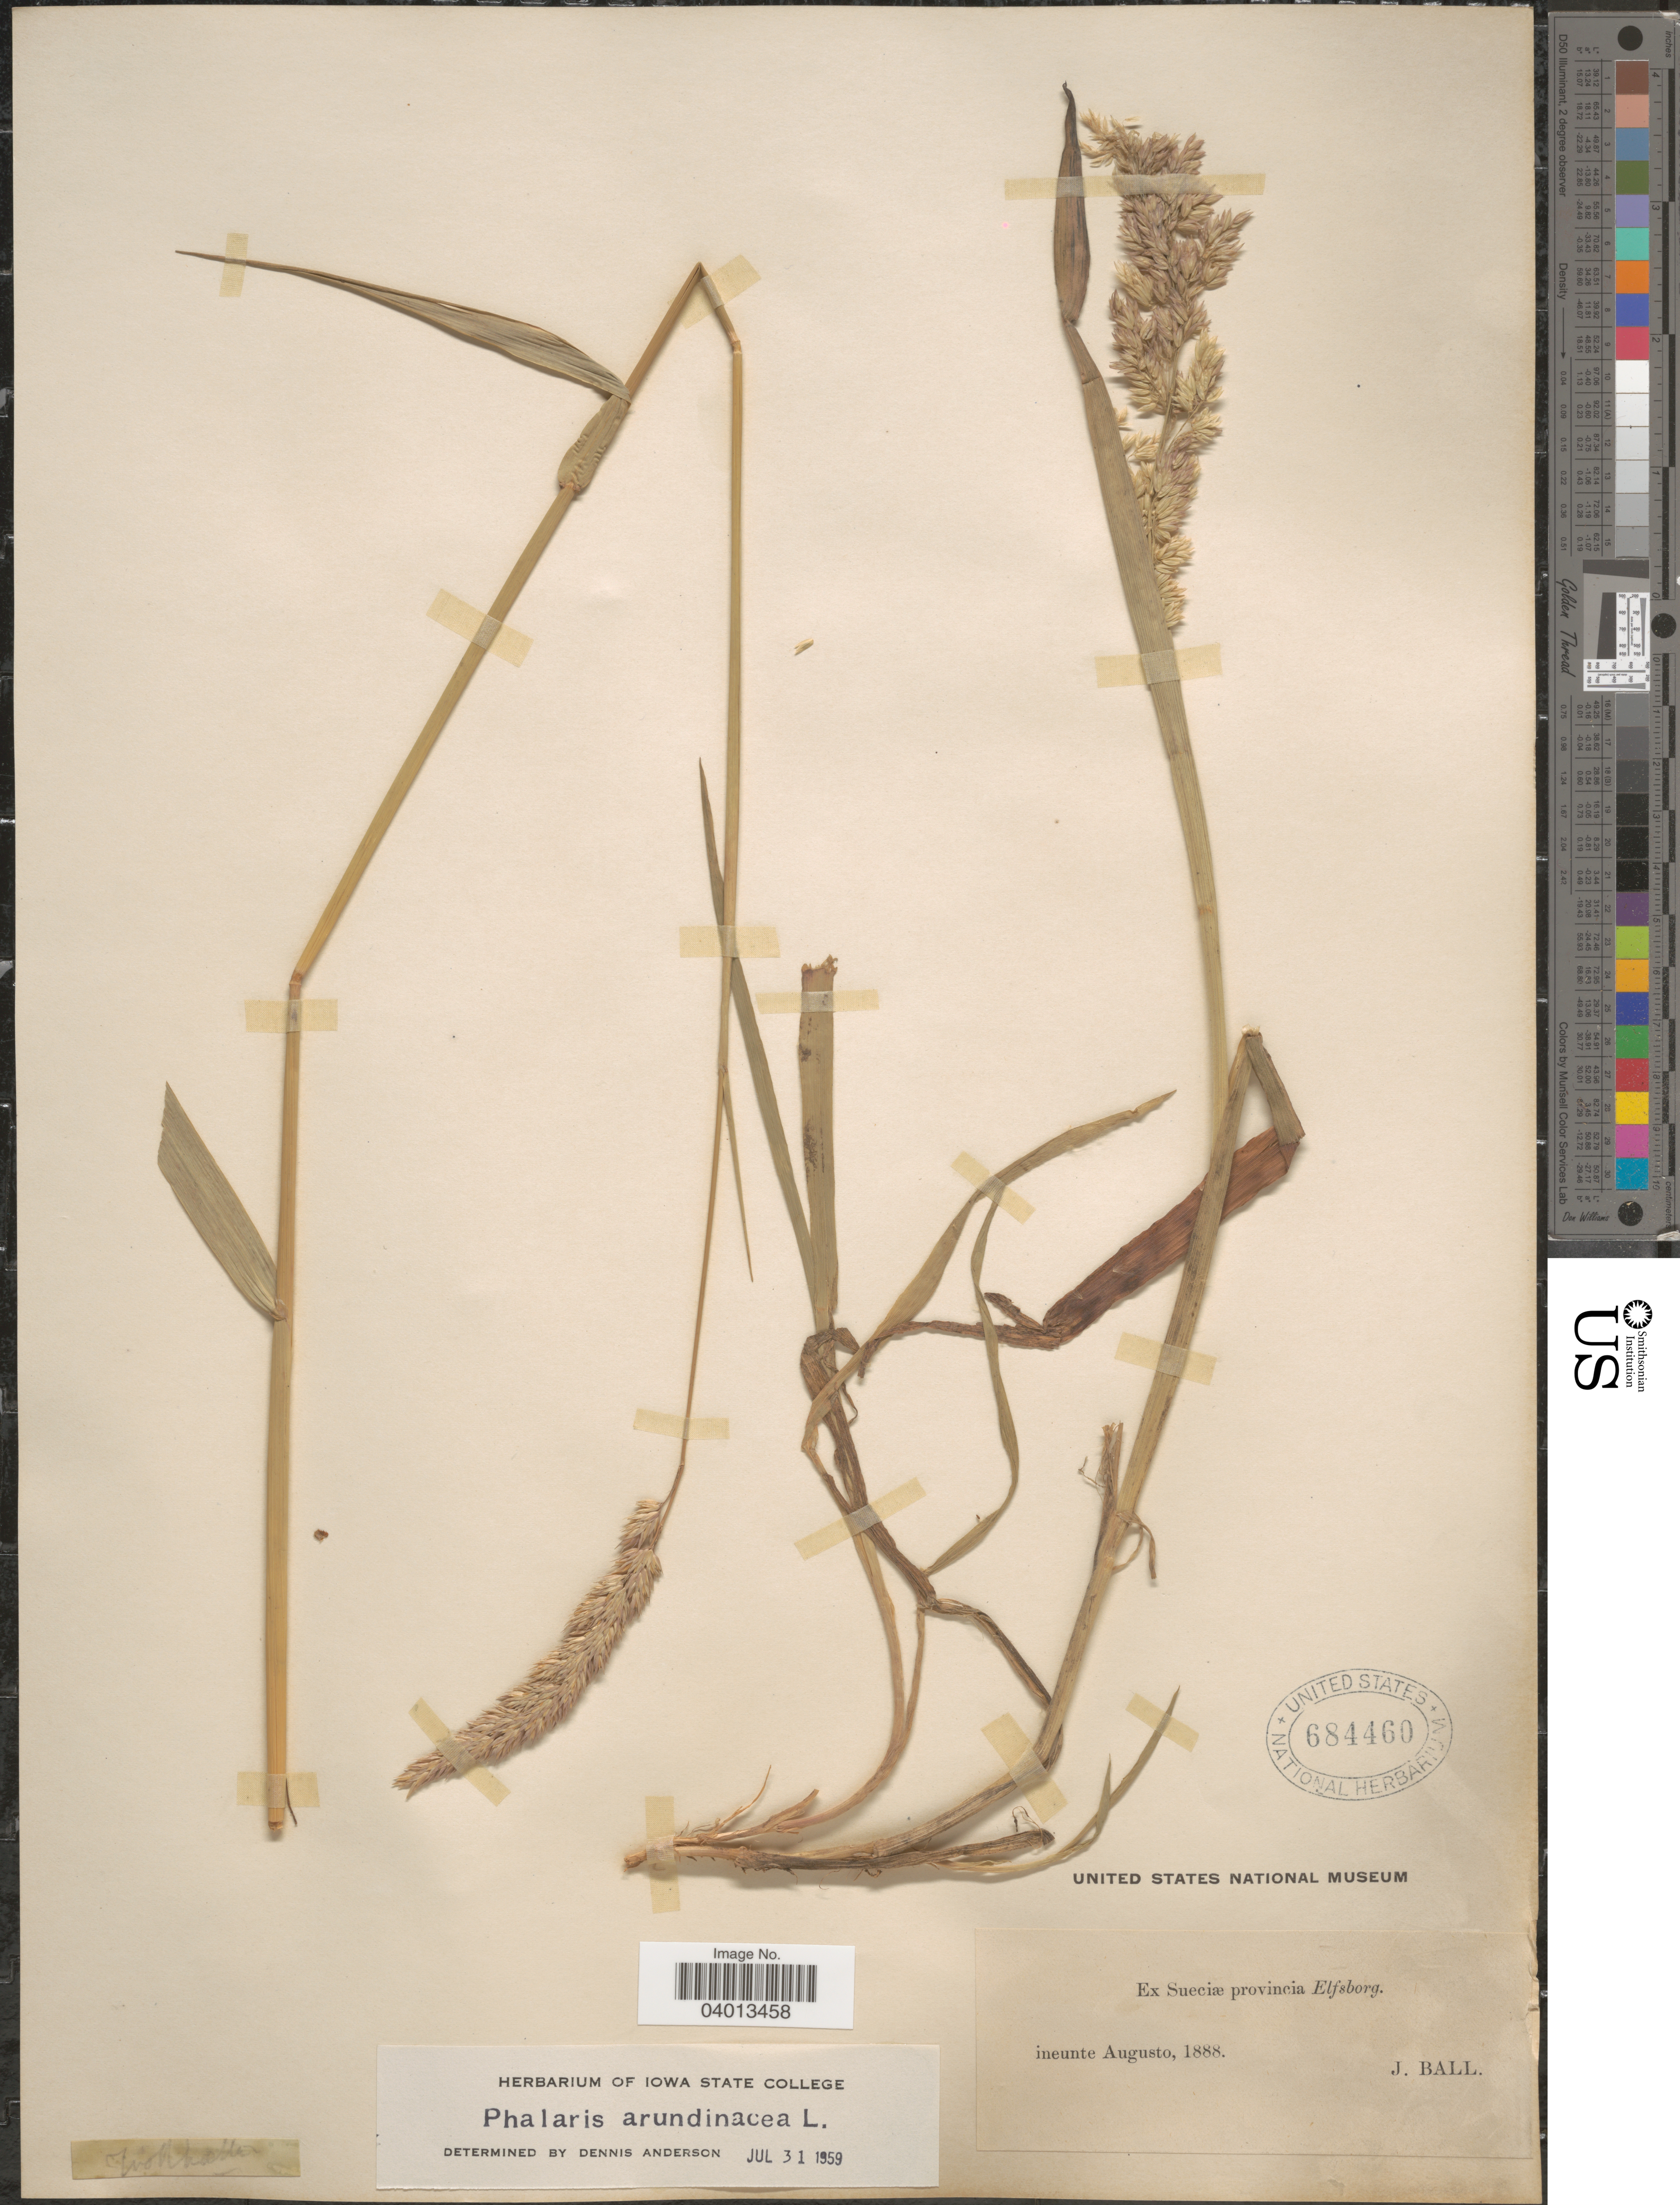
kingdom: Plantae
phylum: Tracheophyta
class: Liliopsida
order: Poales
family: Poaceae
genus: Phalaris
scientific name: Phalaris arundinacea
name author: L.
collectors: J. Ball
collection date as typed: inuente Augusto, 1888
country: Sweden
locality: Ex Sueciæ provincia Elfsborg.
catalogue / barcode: US 684460